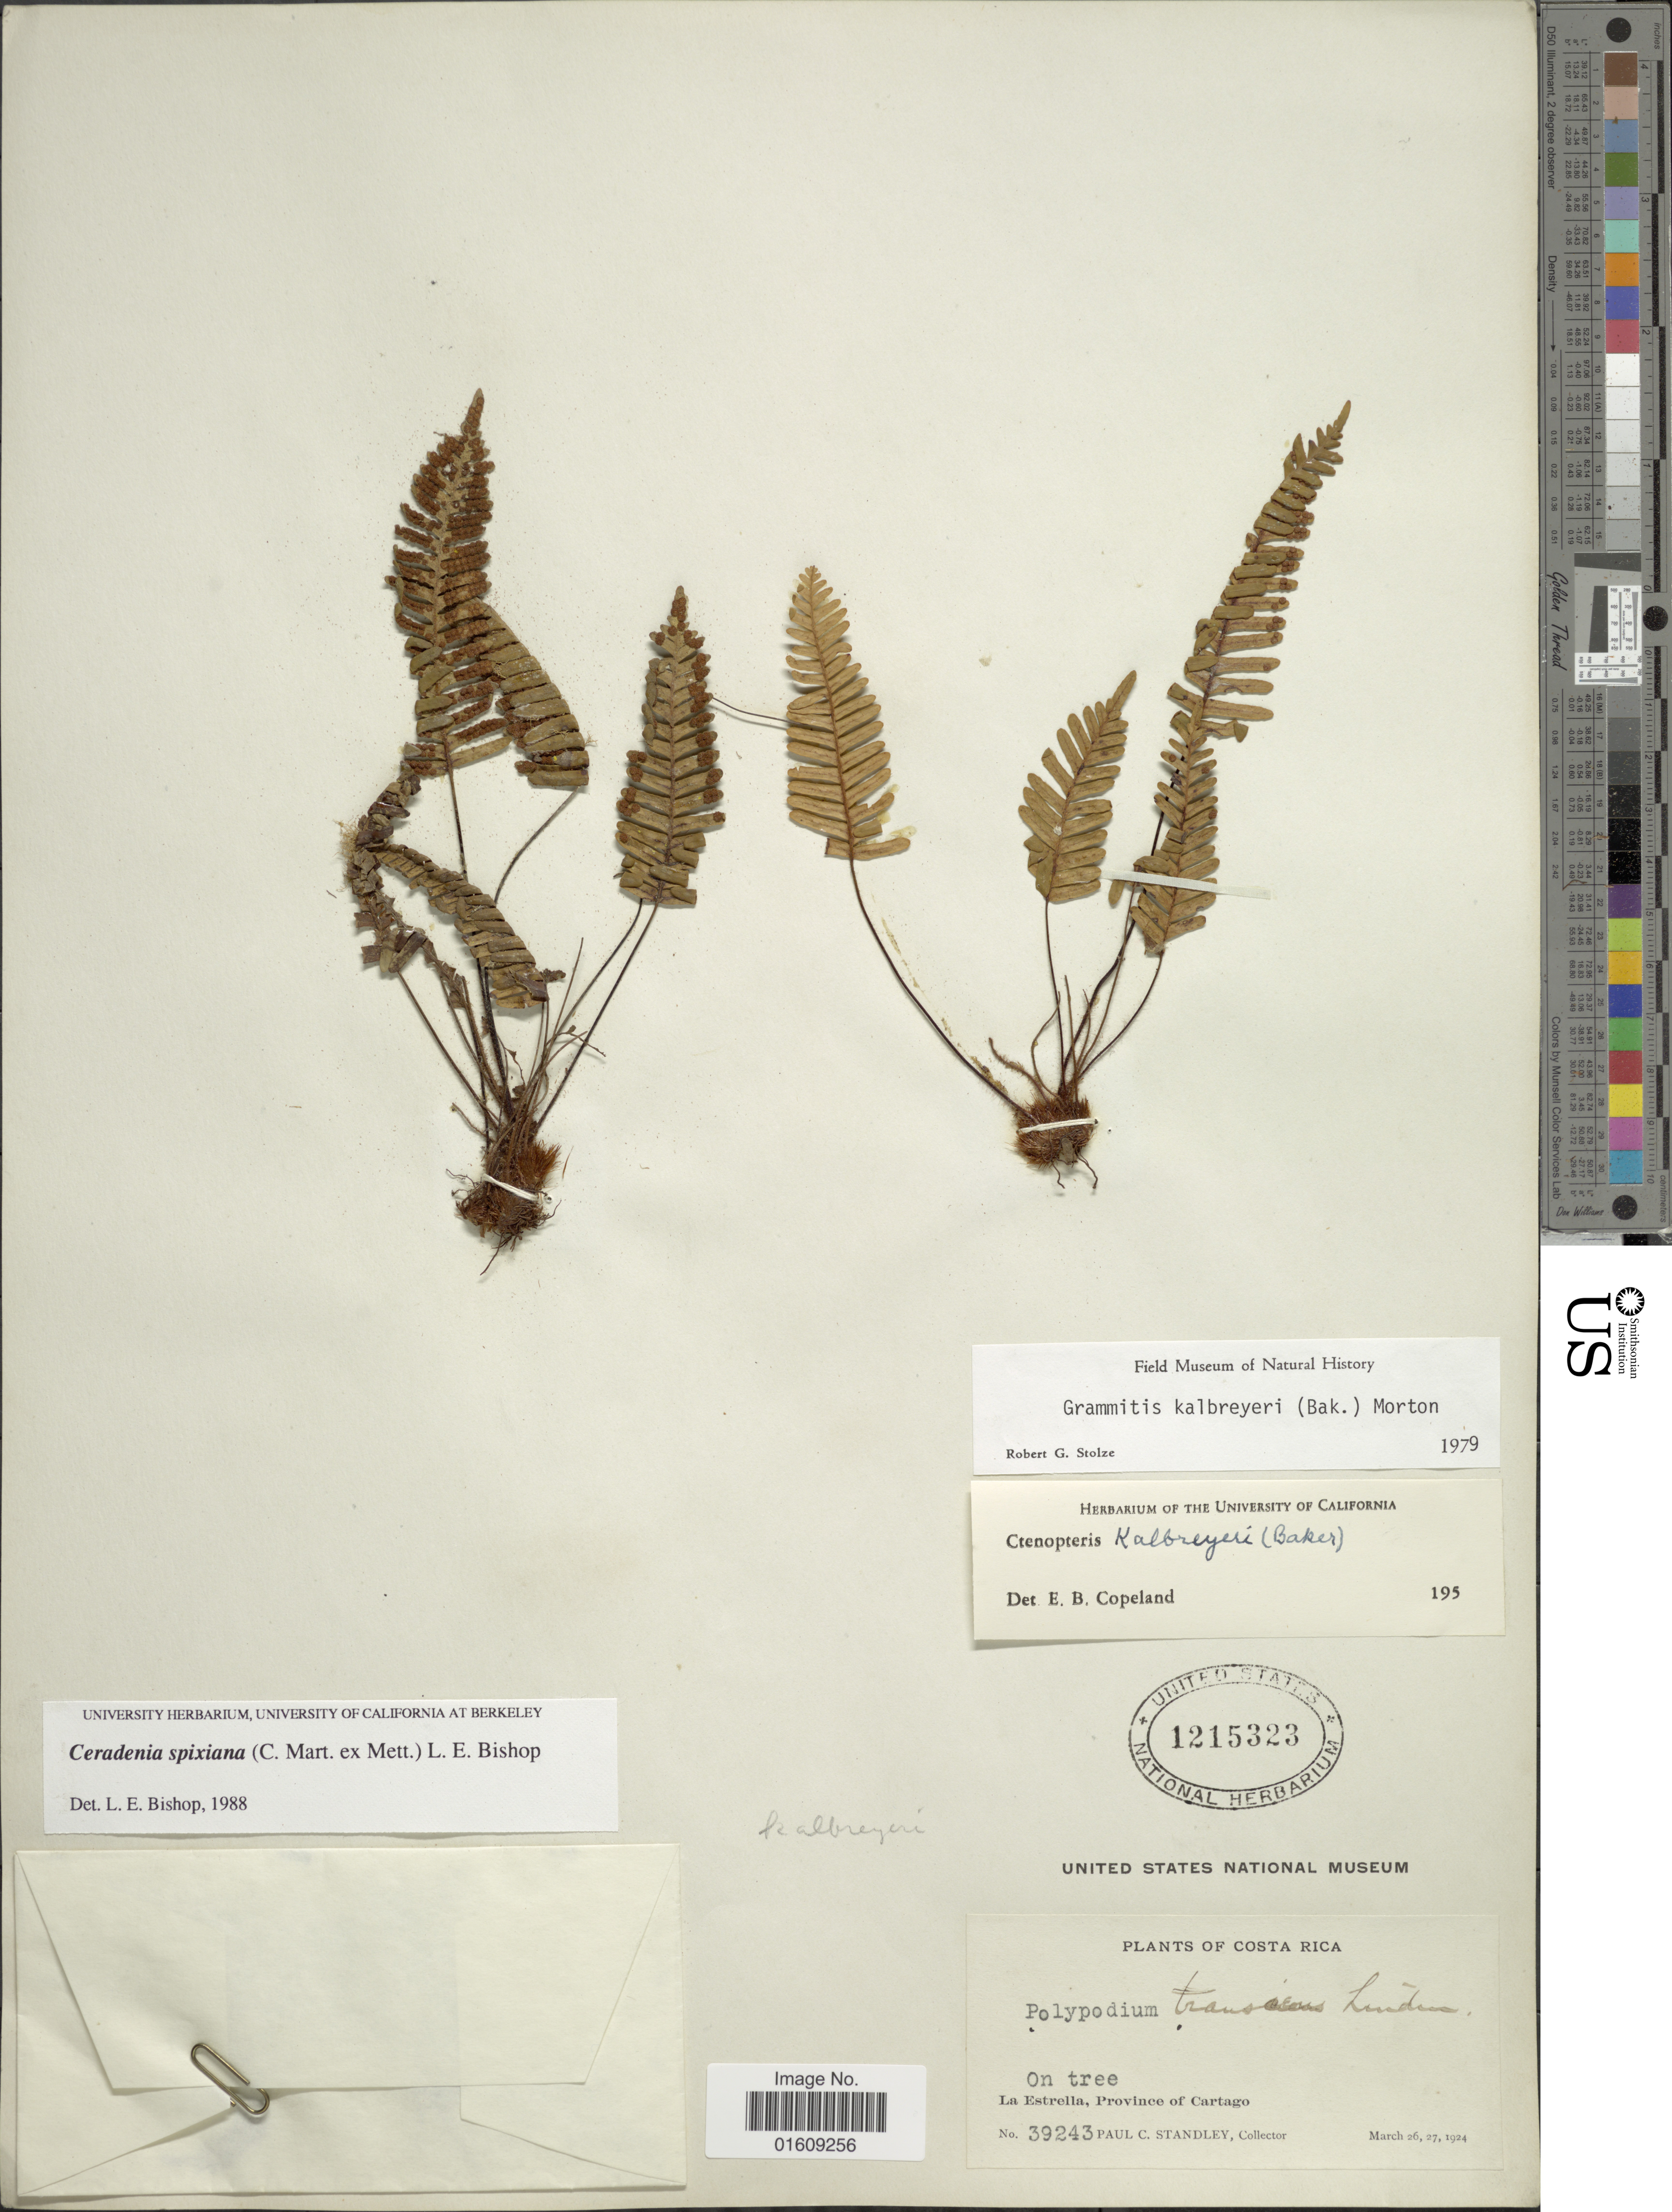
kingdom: Plantae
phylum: Tracheophyta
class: Polypodiopsida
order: Polypodiales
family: Polypodiaceae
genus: Ceradenia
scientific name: Ceradenia spixiana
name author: (Mart. ex Mett.) L.E. Bishop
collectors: P. C. Standley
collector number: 39243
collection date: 1924-03-26/1924-03-27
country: Costa Rica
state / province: Cartago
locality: Costa Rica, La Estralla, Province of Cartago.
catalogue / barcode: US 1215323